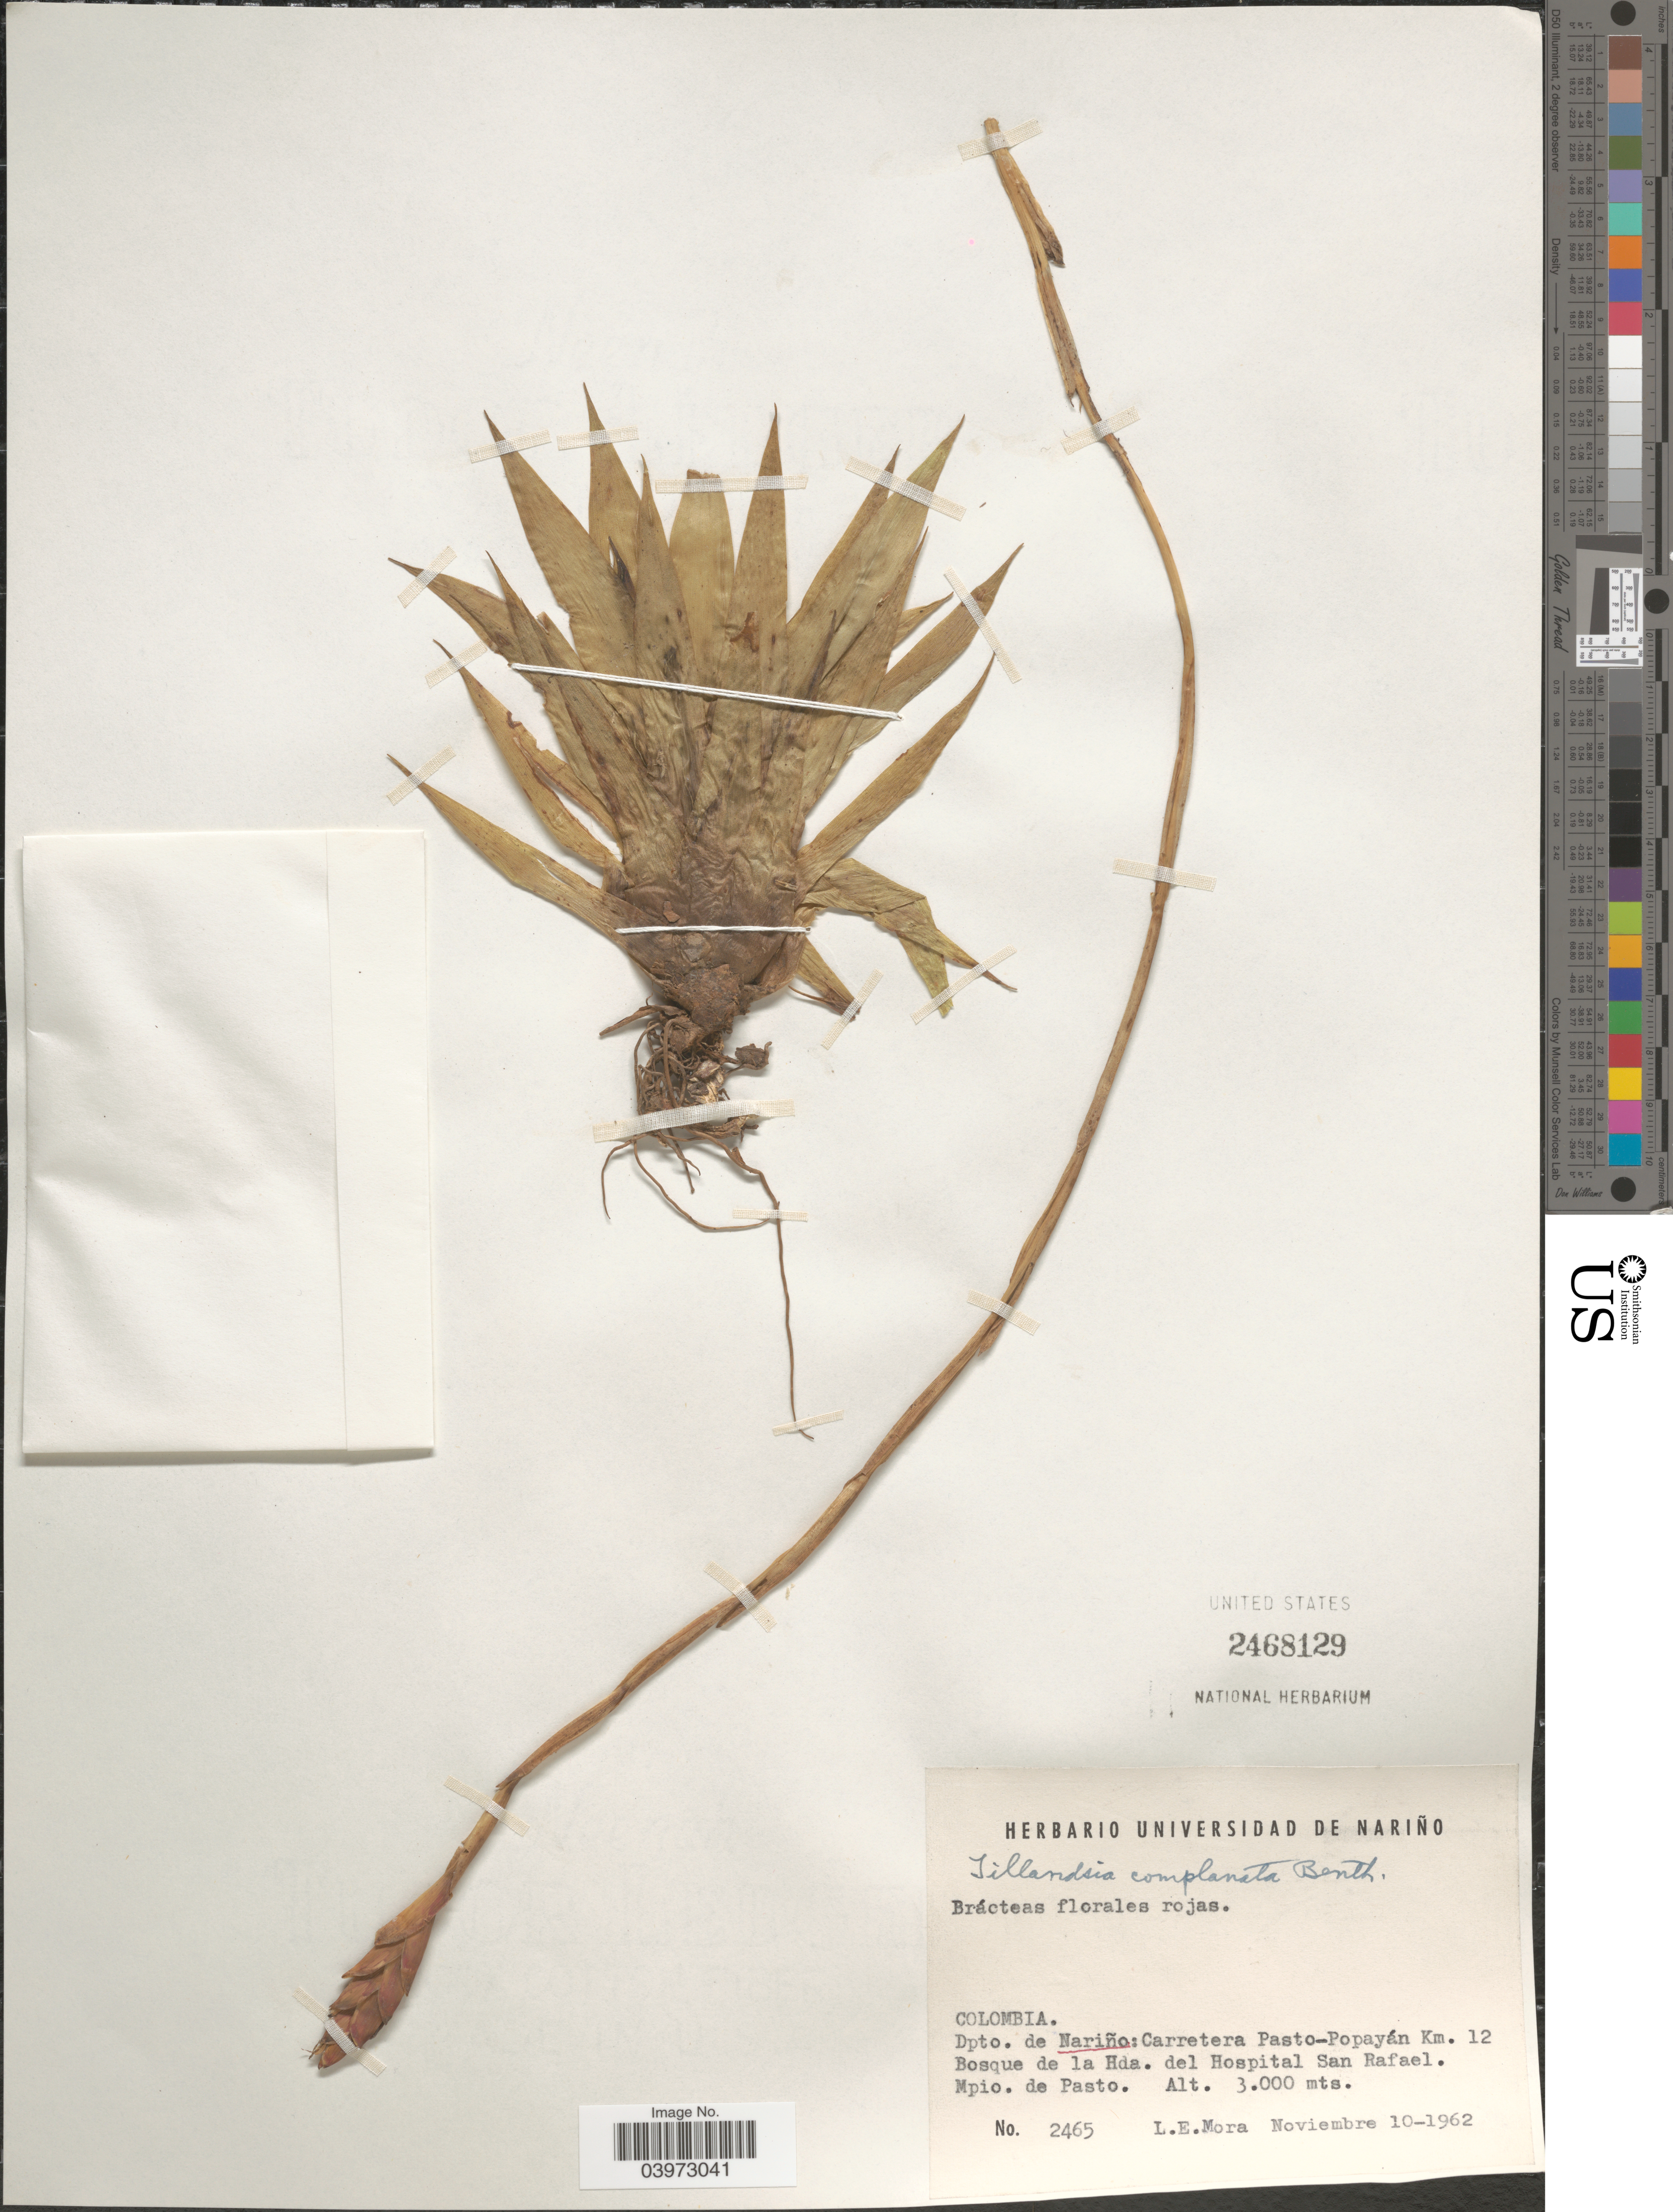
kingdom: Plantae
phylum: Tracheophyta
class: Liliopsida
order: Poales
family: Bromeliaceae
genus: Tillandsia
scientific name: Tillandsia complanata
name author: Benth.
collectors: L. Mora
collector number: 2465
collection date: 1962-11-10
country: Colombia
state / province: Nariño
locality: Dpto. de Nariño: Carretera Pasto-Popayán Km. 12 Bosque de la Hda. del Hospital San Rafael. Mpio. de Pasto.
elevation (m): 3000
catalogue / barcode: US 2468129